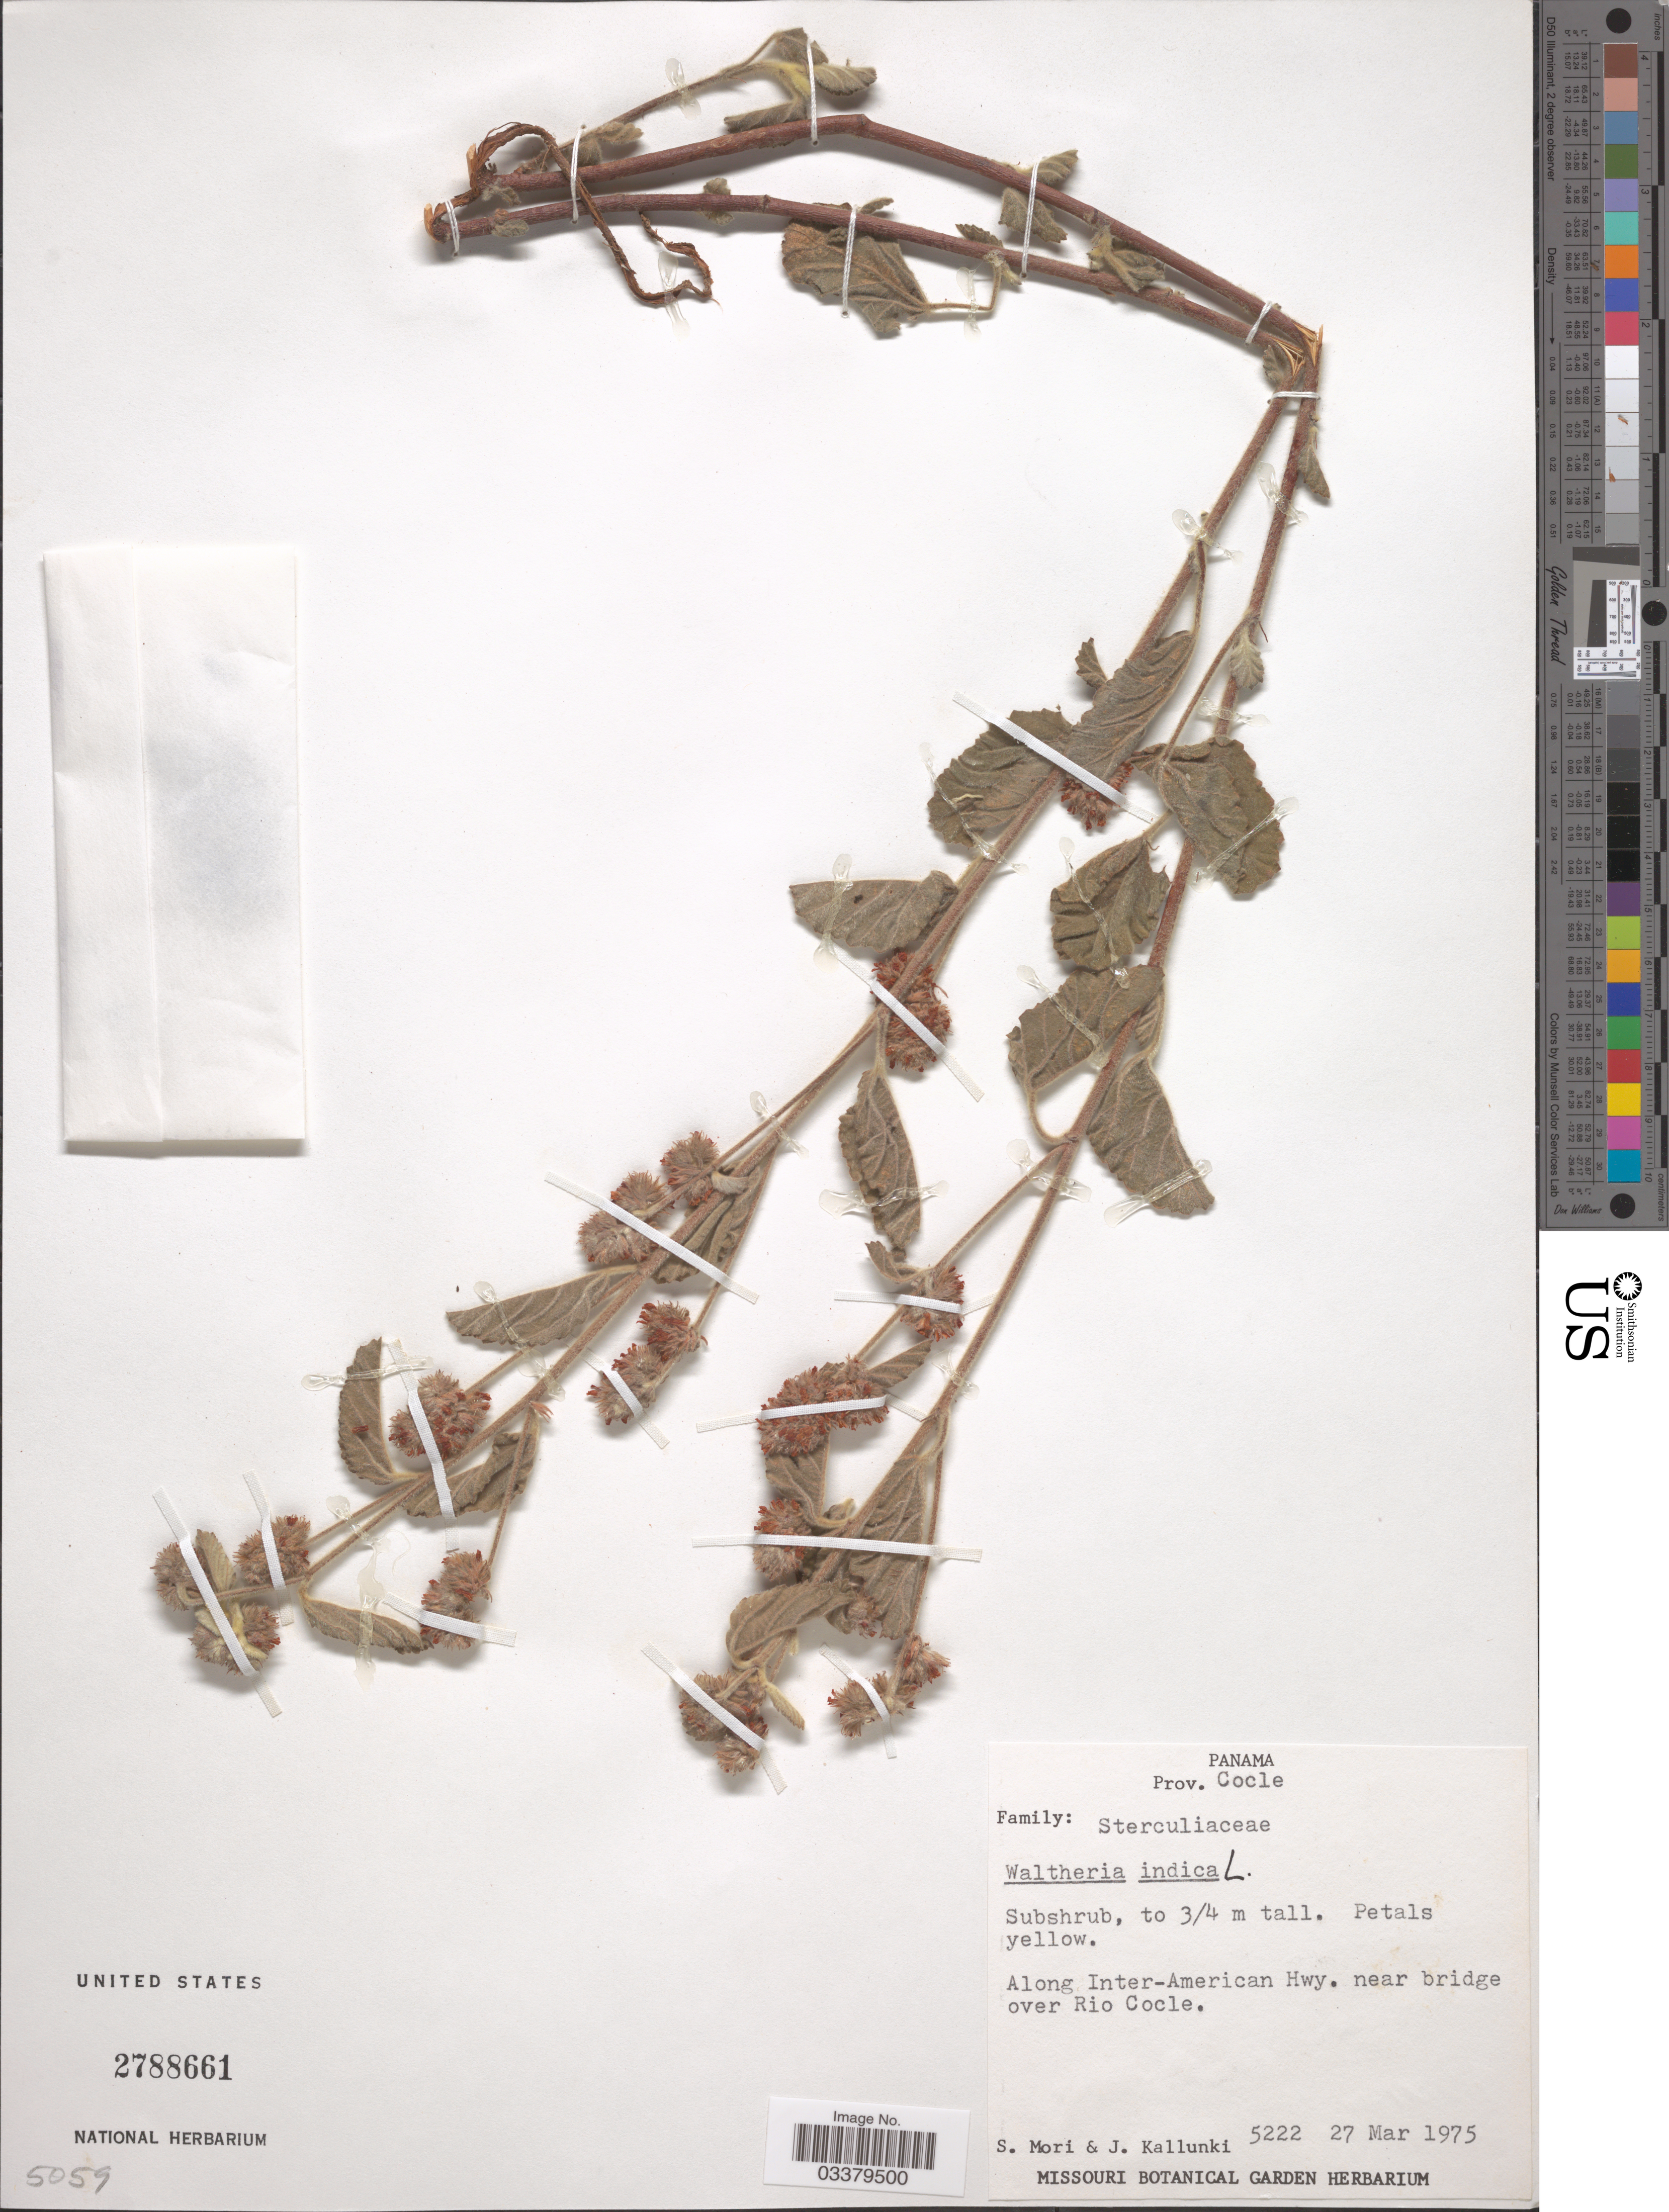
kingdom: Plantae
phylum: Tracheophyta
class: Magnoliopsida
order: Malvales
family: Malvaceae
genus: Waltheria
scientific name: Waltheria indica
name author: L.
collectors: S. Mori & J. Kallunki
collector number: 5222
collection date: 1975-03-27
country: Panama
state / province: Coclé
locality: Along Inter-American Hwy. near bridge over Rio Cocle.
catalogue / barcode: US 2788661